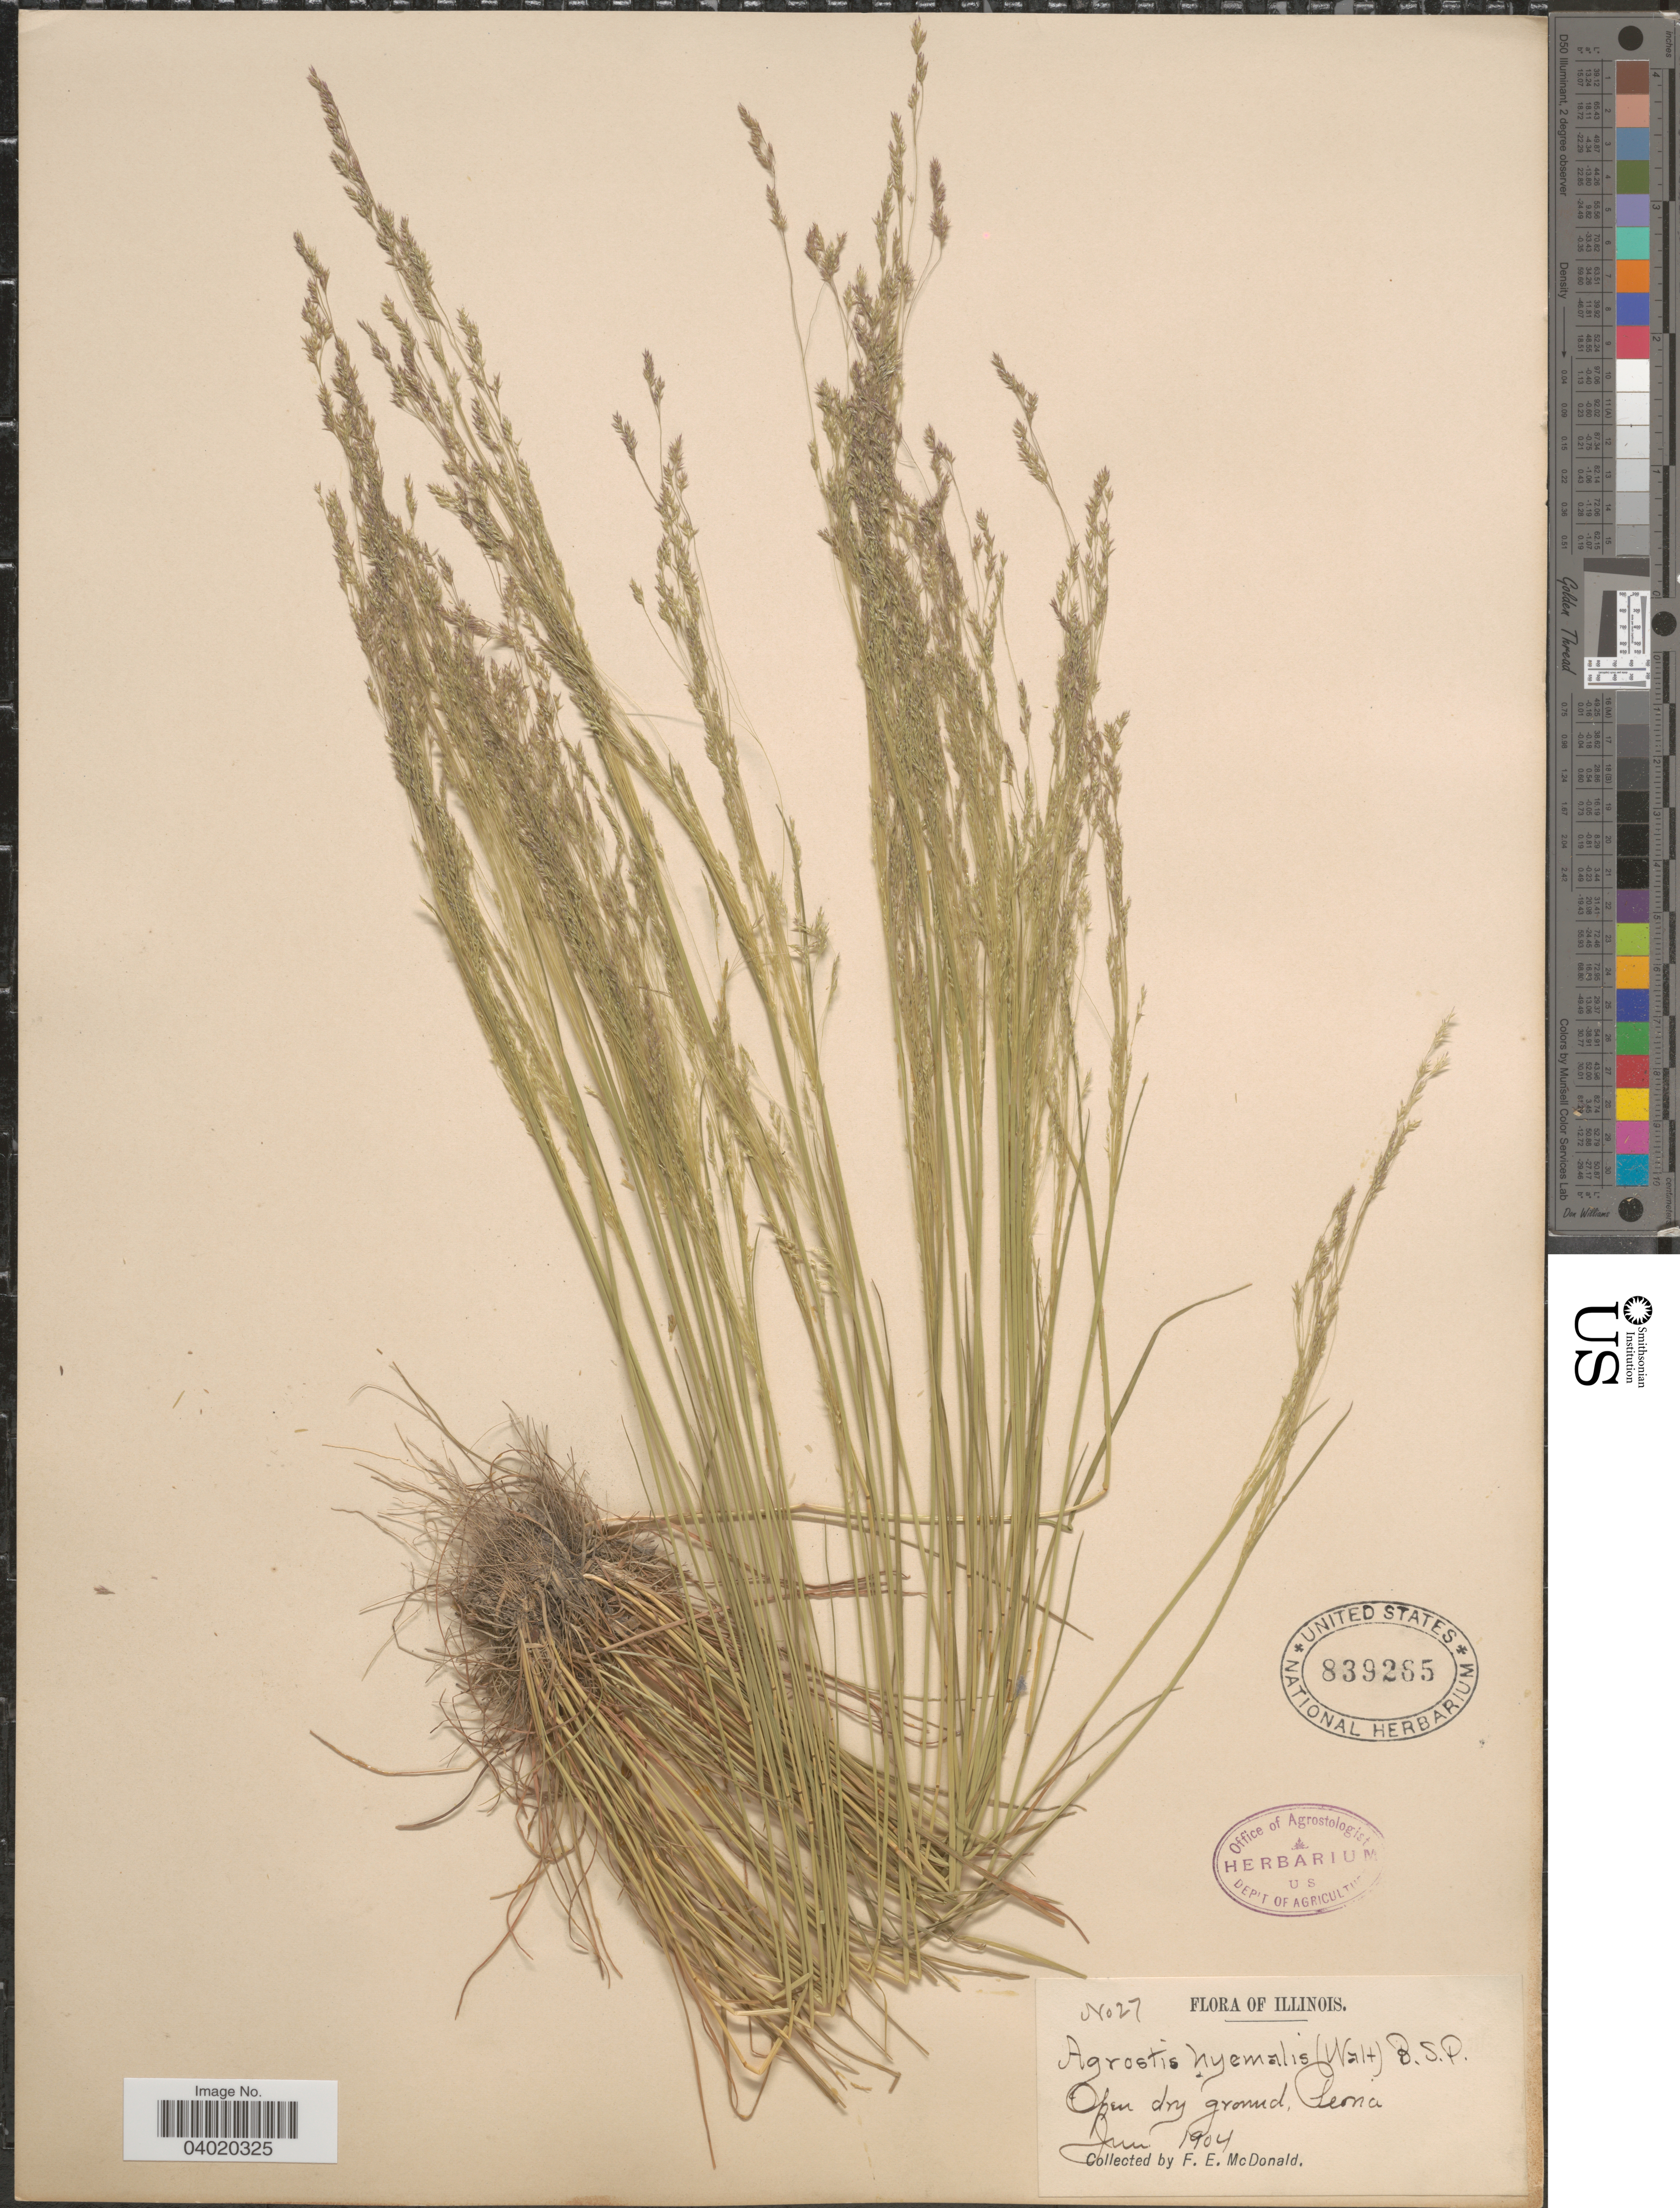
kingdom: Plantae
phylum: Tracheophyta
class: Liliopsida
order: Poales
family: Poaceae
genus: Agrostis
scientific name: Agrostis hyemalis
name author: (Walter) Britton et al.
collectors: F. E. McDonald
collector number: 27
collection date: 1904-06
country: United States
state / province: Illinois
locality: Peoria.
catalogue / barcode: US 839265